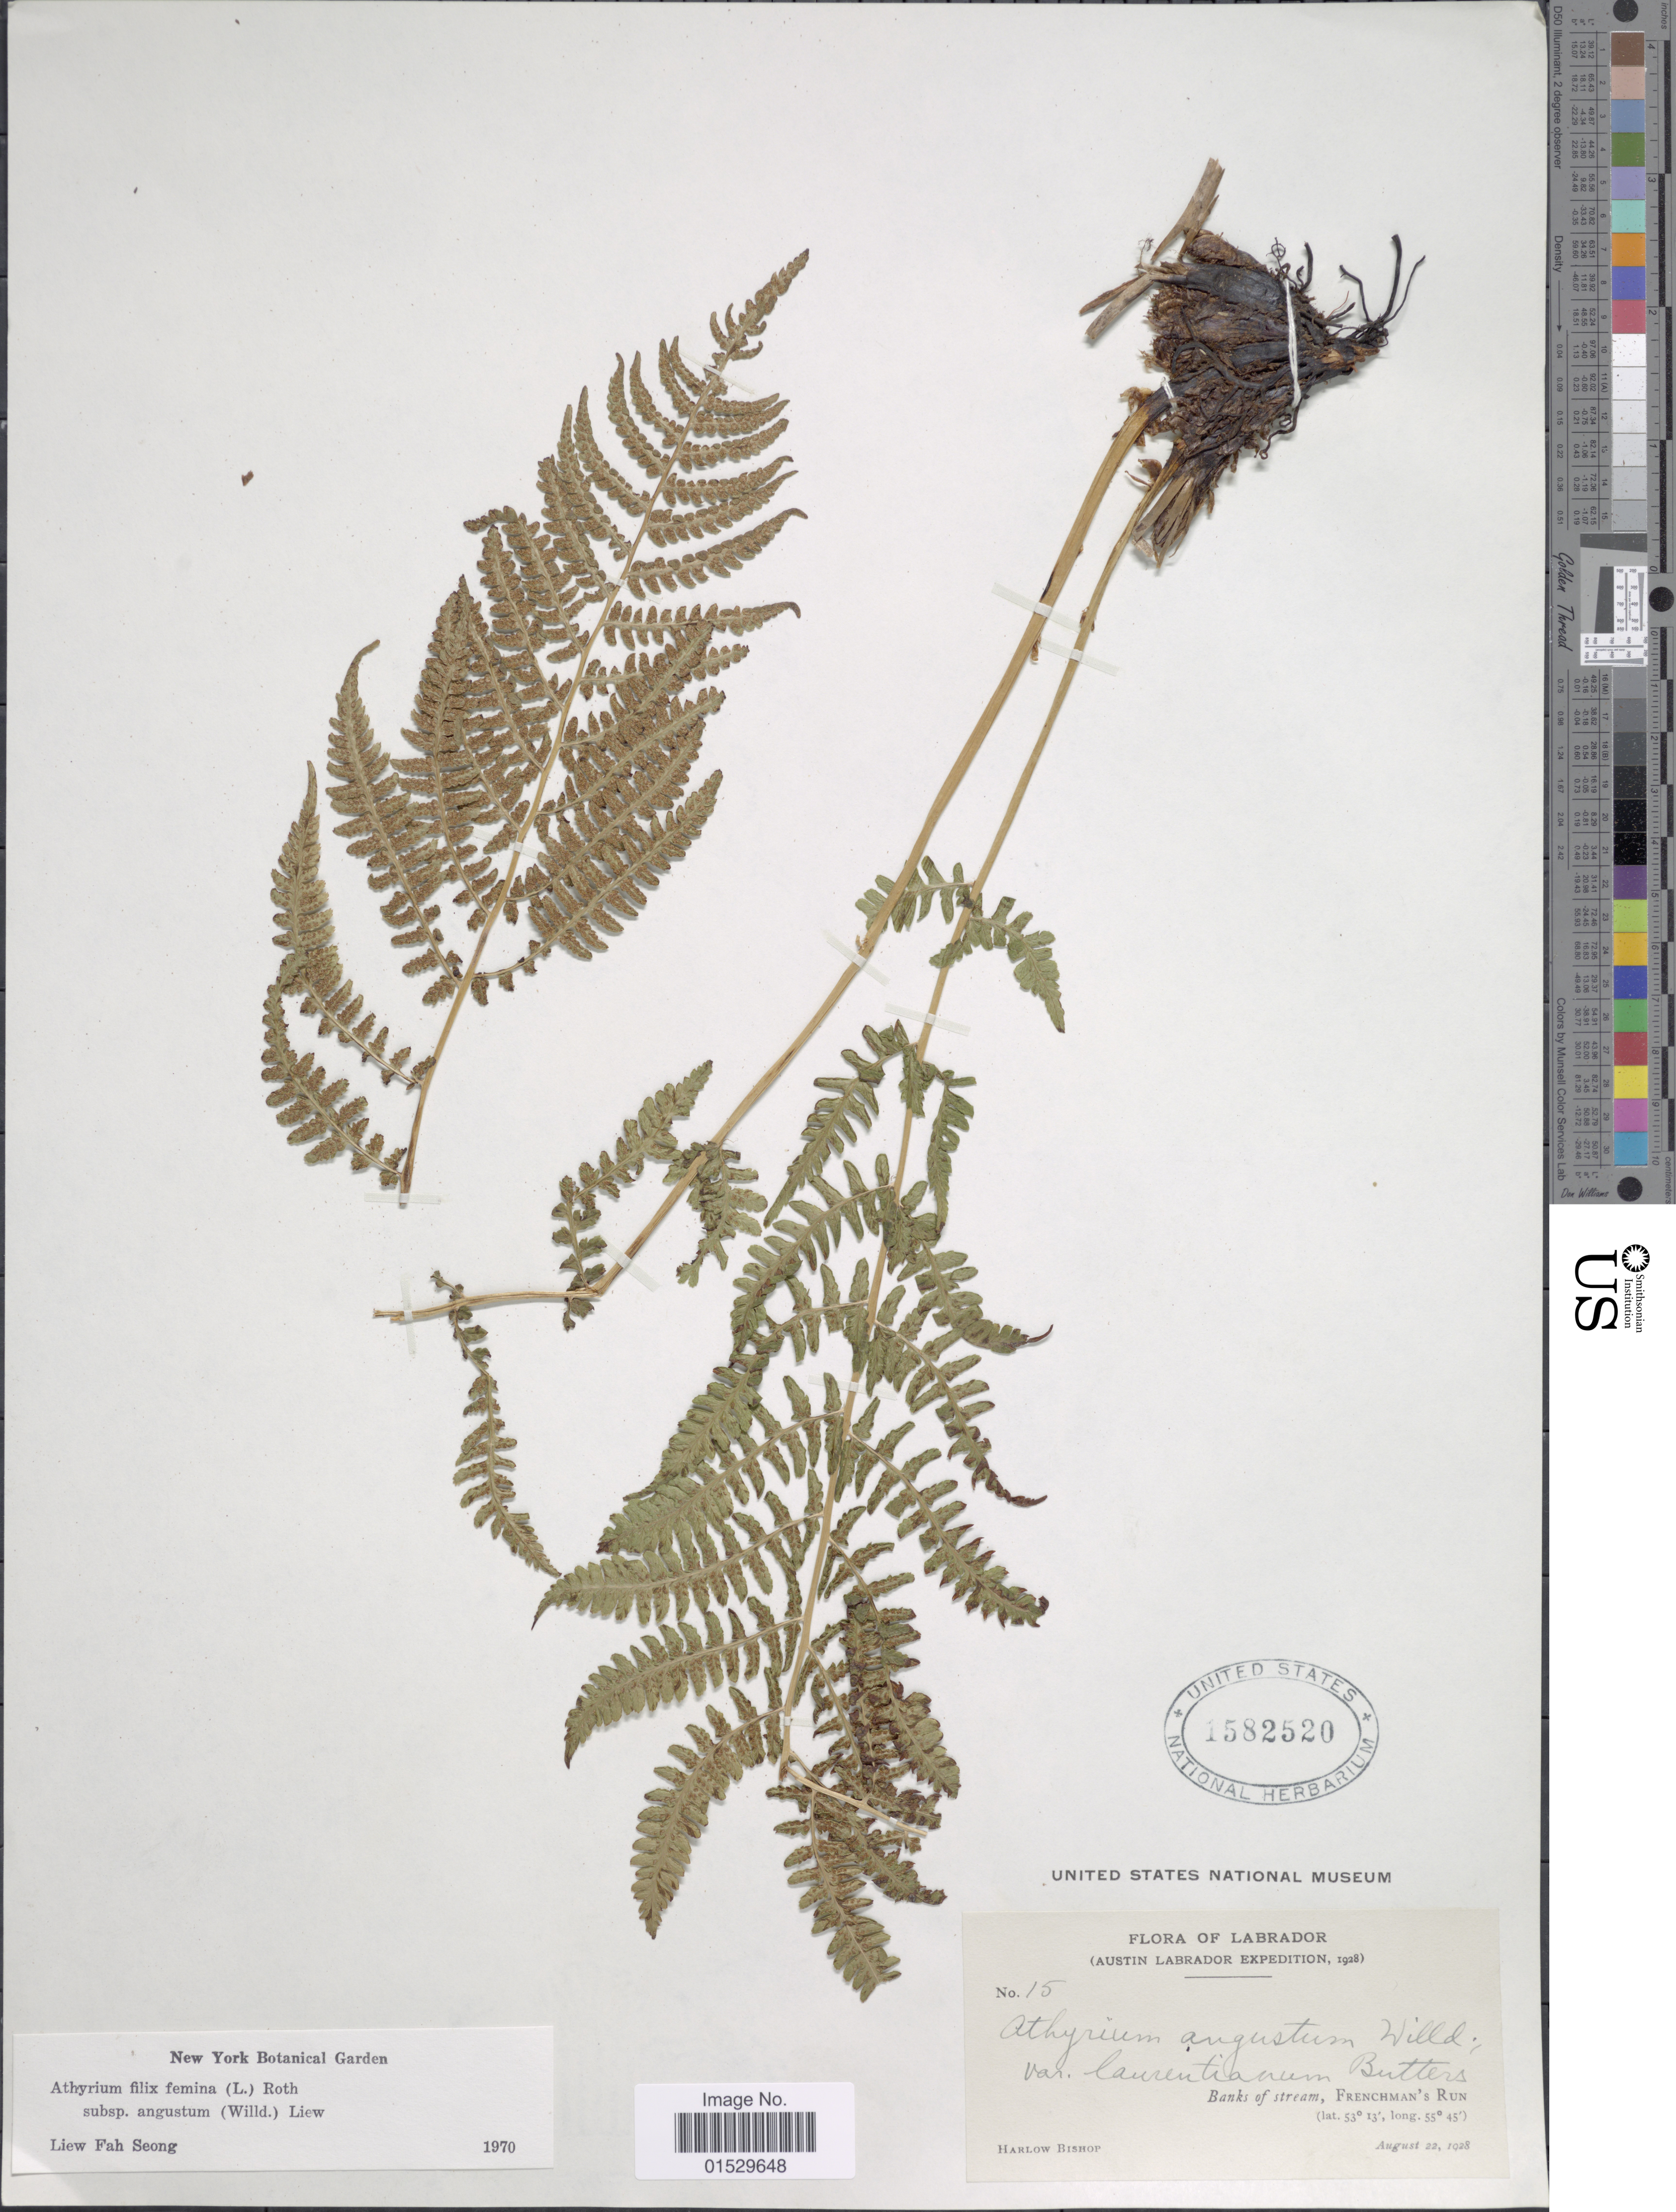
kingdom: Plantae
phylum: Tracheophyta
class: Polypodiopsida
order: Polypodiales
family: Athyriaceae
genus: Athyrium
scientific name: Athyrium filix-femina subsp. angustatum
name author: (Willd.) R.T. Clausen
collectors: H. Bishop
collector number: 15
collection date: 1928-08-22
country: Canada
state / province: Newfoundland and Labrador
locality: Labrador, Banks of stream, Frenchman's Run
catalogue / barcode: US 1582520